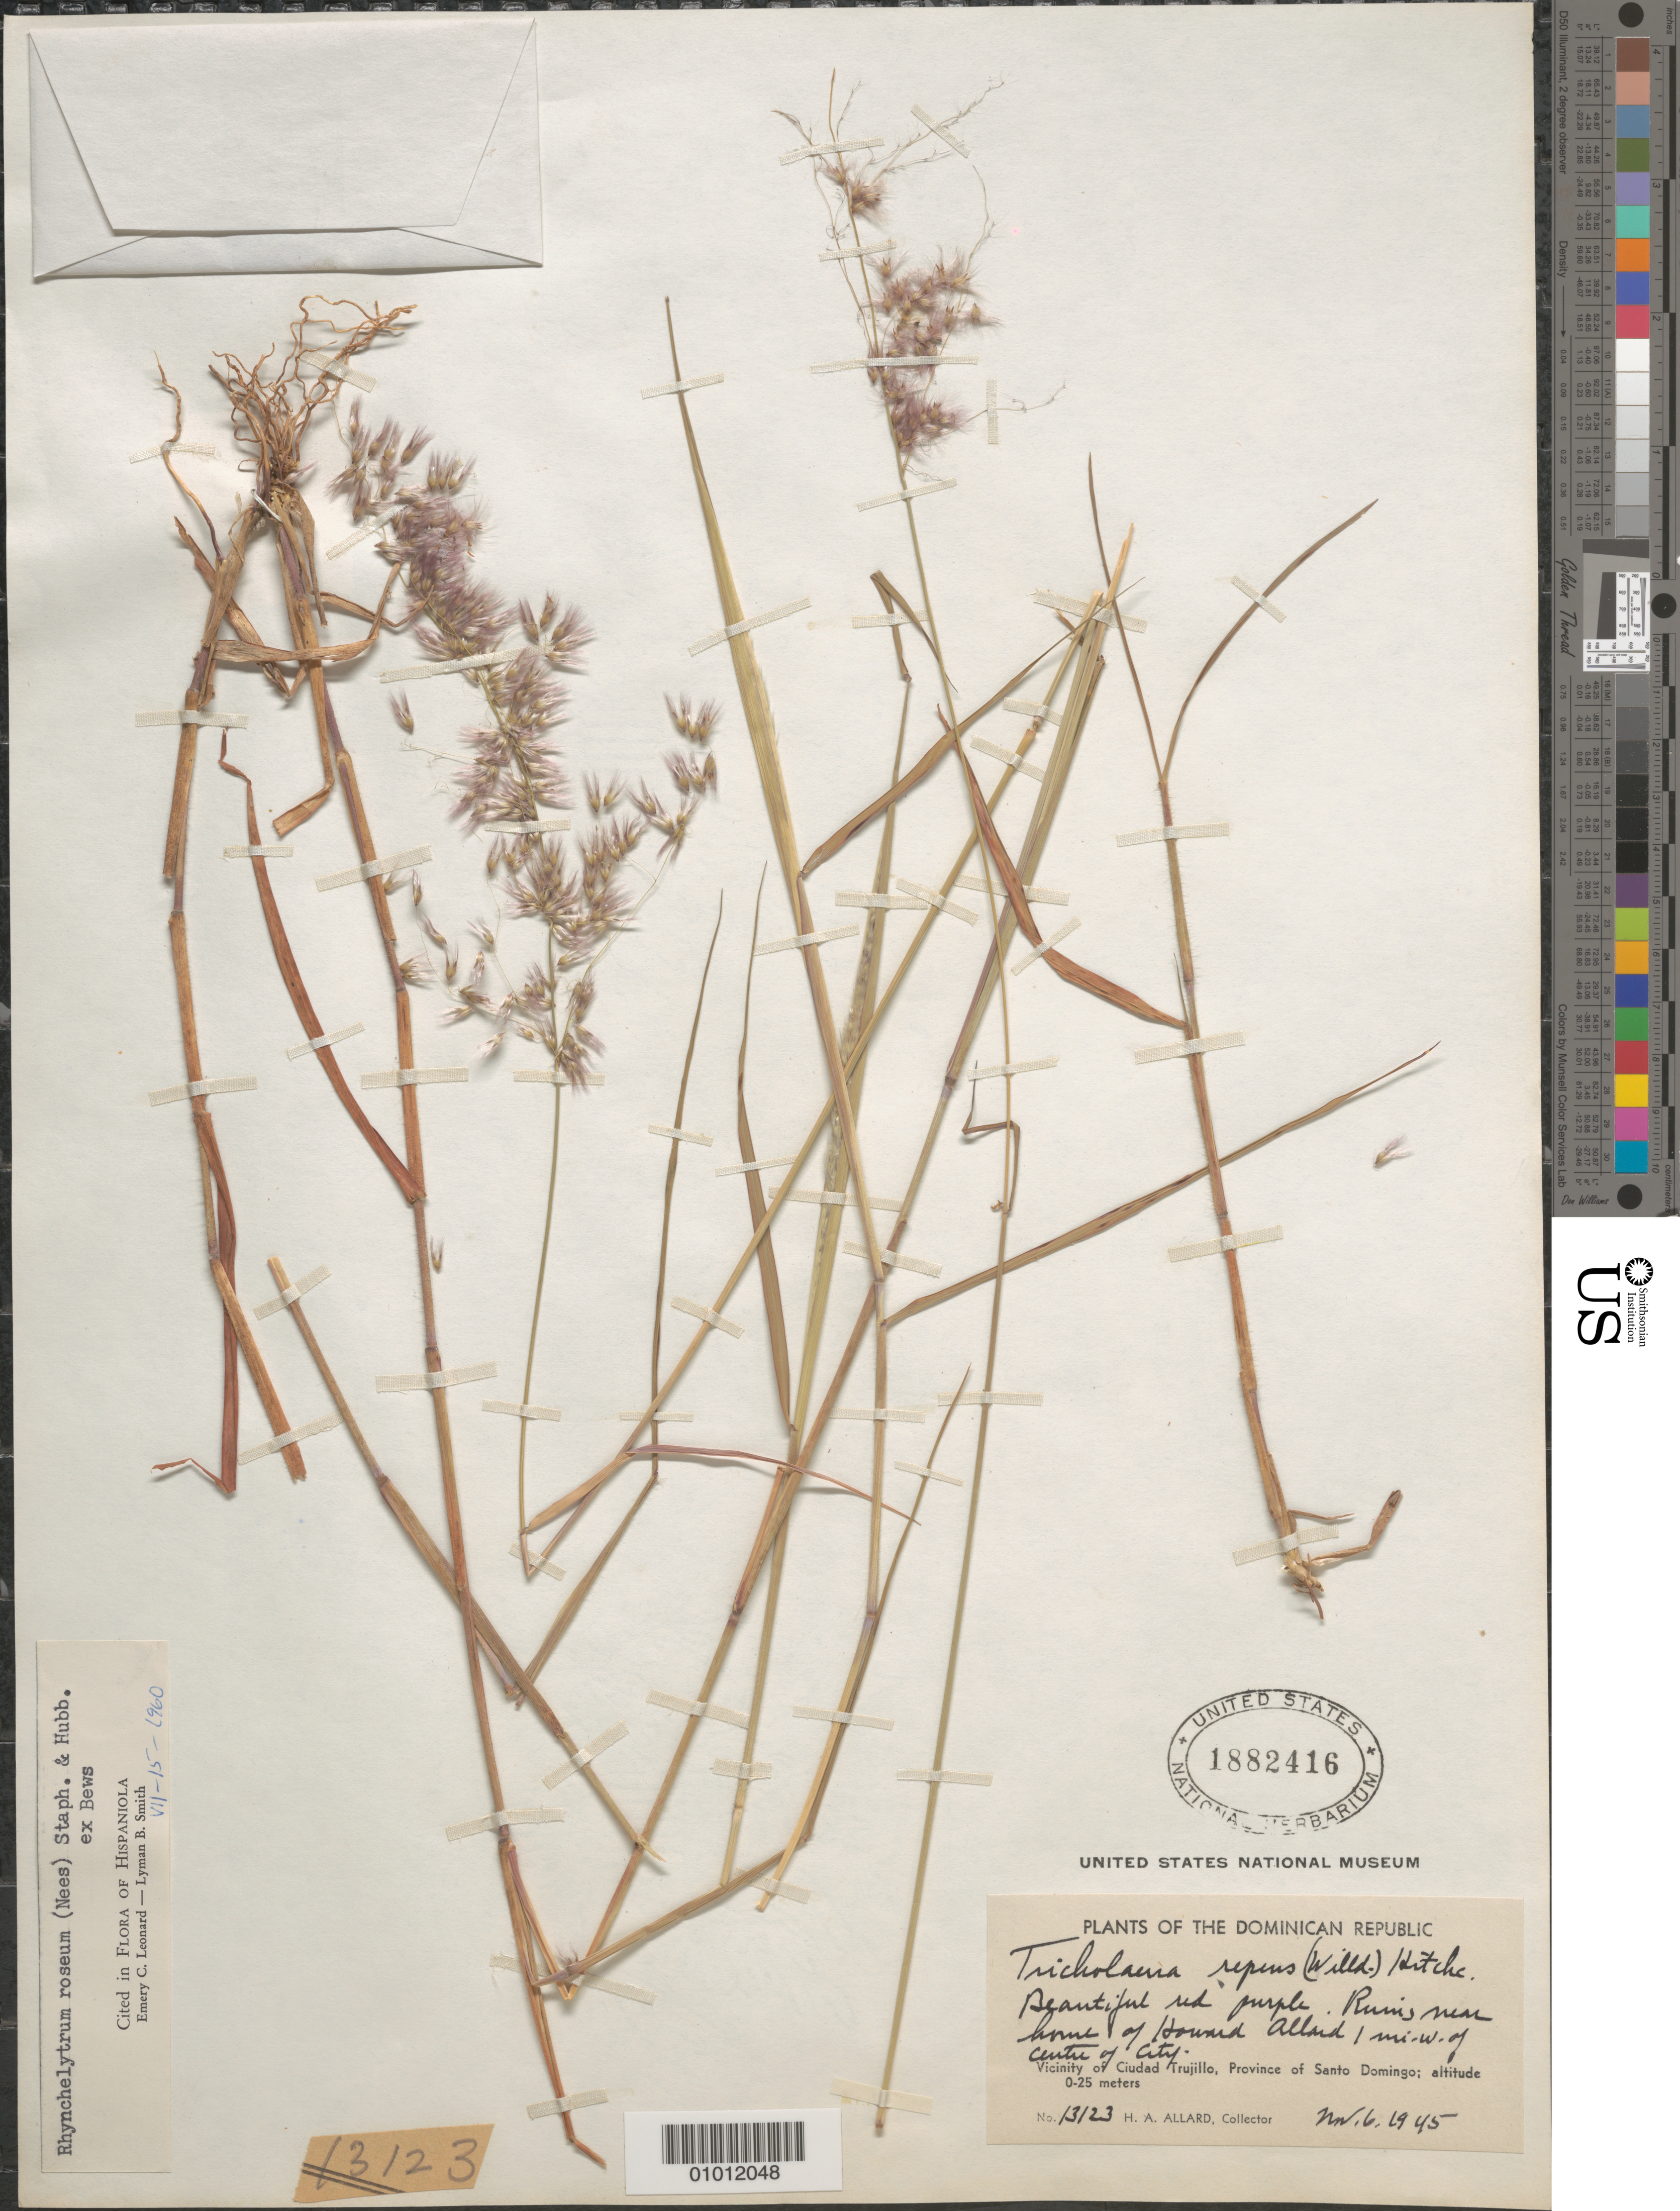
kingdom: Plantae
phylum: Tracheophyta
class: Liliopsida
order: Poales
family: Poaceae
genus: Rhynchelytrum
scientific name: Rhynchelytrum roseum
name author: (Nees) Stapf & C.E. Hubb.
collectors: H. A. Allard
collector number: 13123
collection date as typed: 06 Mar 1945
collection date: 1945-03-06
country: Dominican Republic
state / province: Distrito Nacional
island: Hispaniola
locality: vic. of Ciudad Trujillo, Ruins near home of Howard Allard, 1 mi. W of center of city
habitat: ruins near home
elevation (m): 0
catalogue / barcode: US 1882416